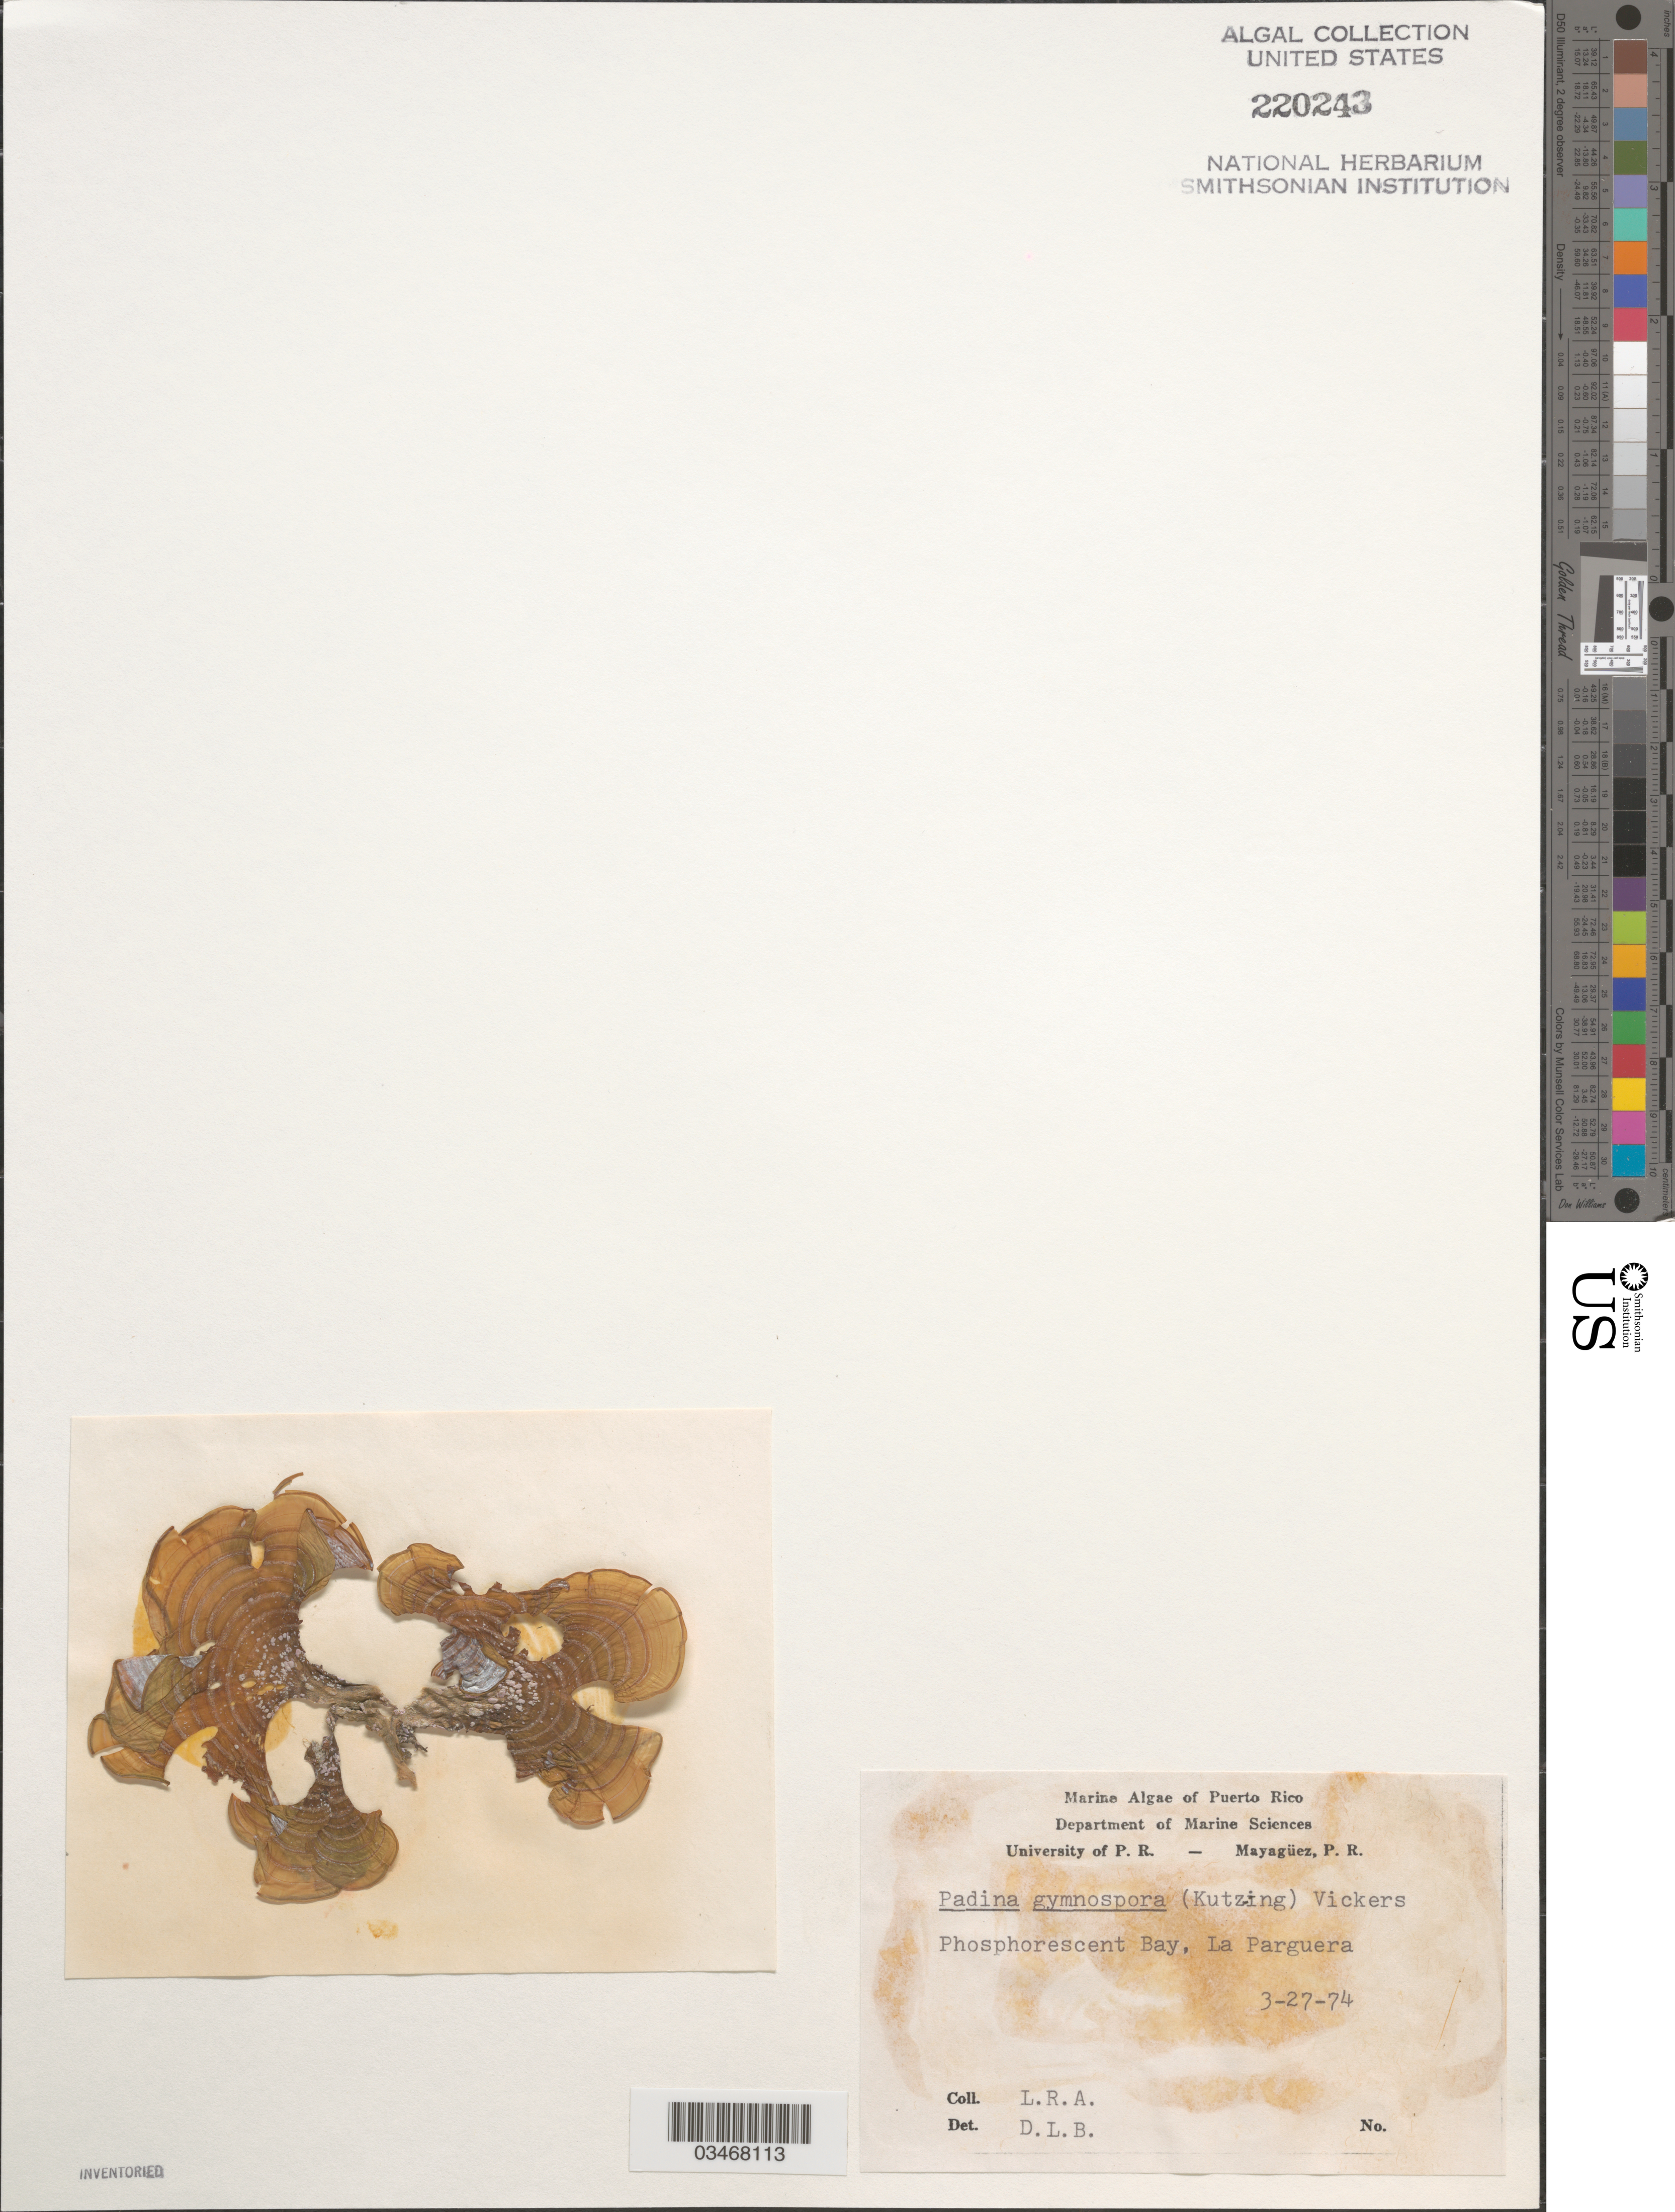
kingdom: Chromista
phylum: Ochrophyta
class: Phaeophyceae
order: Dictyotales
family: Dictyotaceae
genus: Padina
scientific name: Padina gymnospora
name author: (Kütz.) O.G. Sond.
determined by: Ballantine, D. L.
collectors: L. Almodovar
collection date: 1974-03-27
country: Puerto Rico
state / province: Lajas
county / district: La Parguera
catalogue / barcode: US 220243